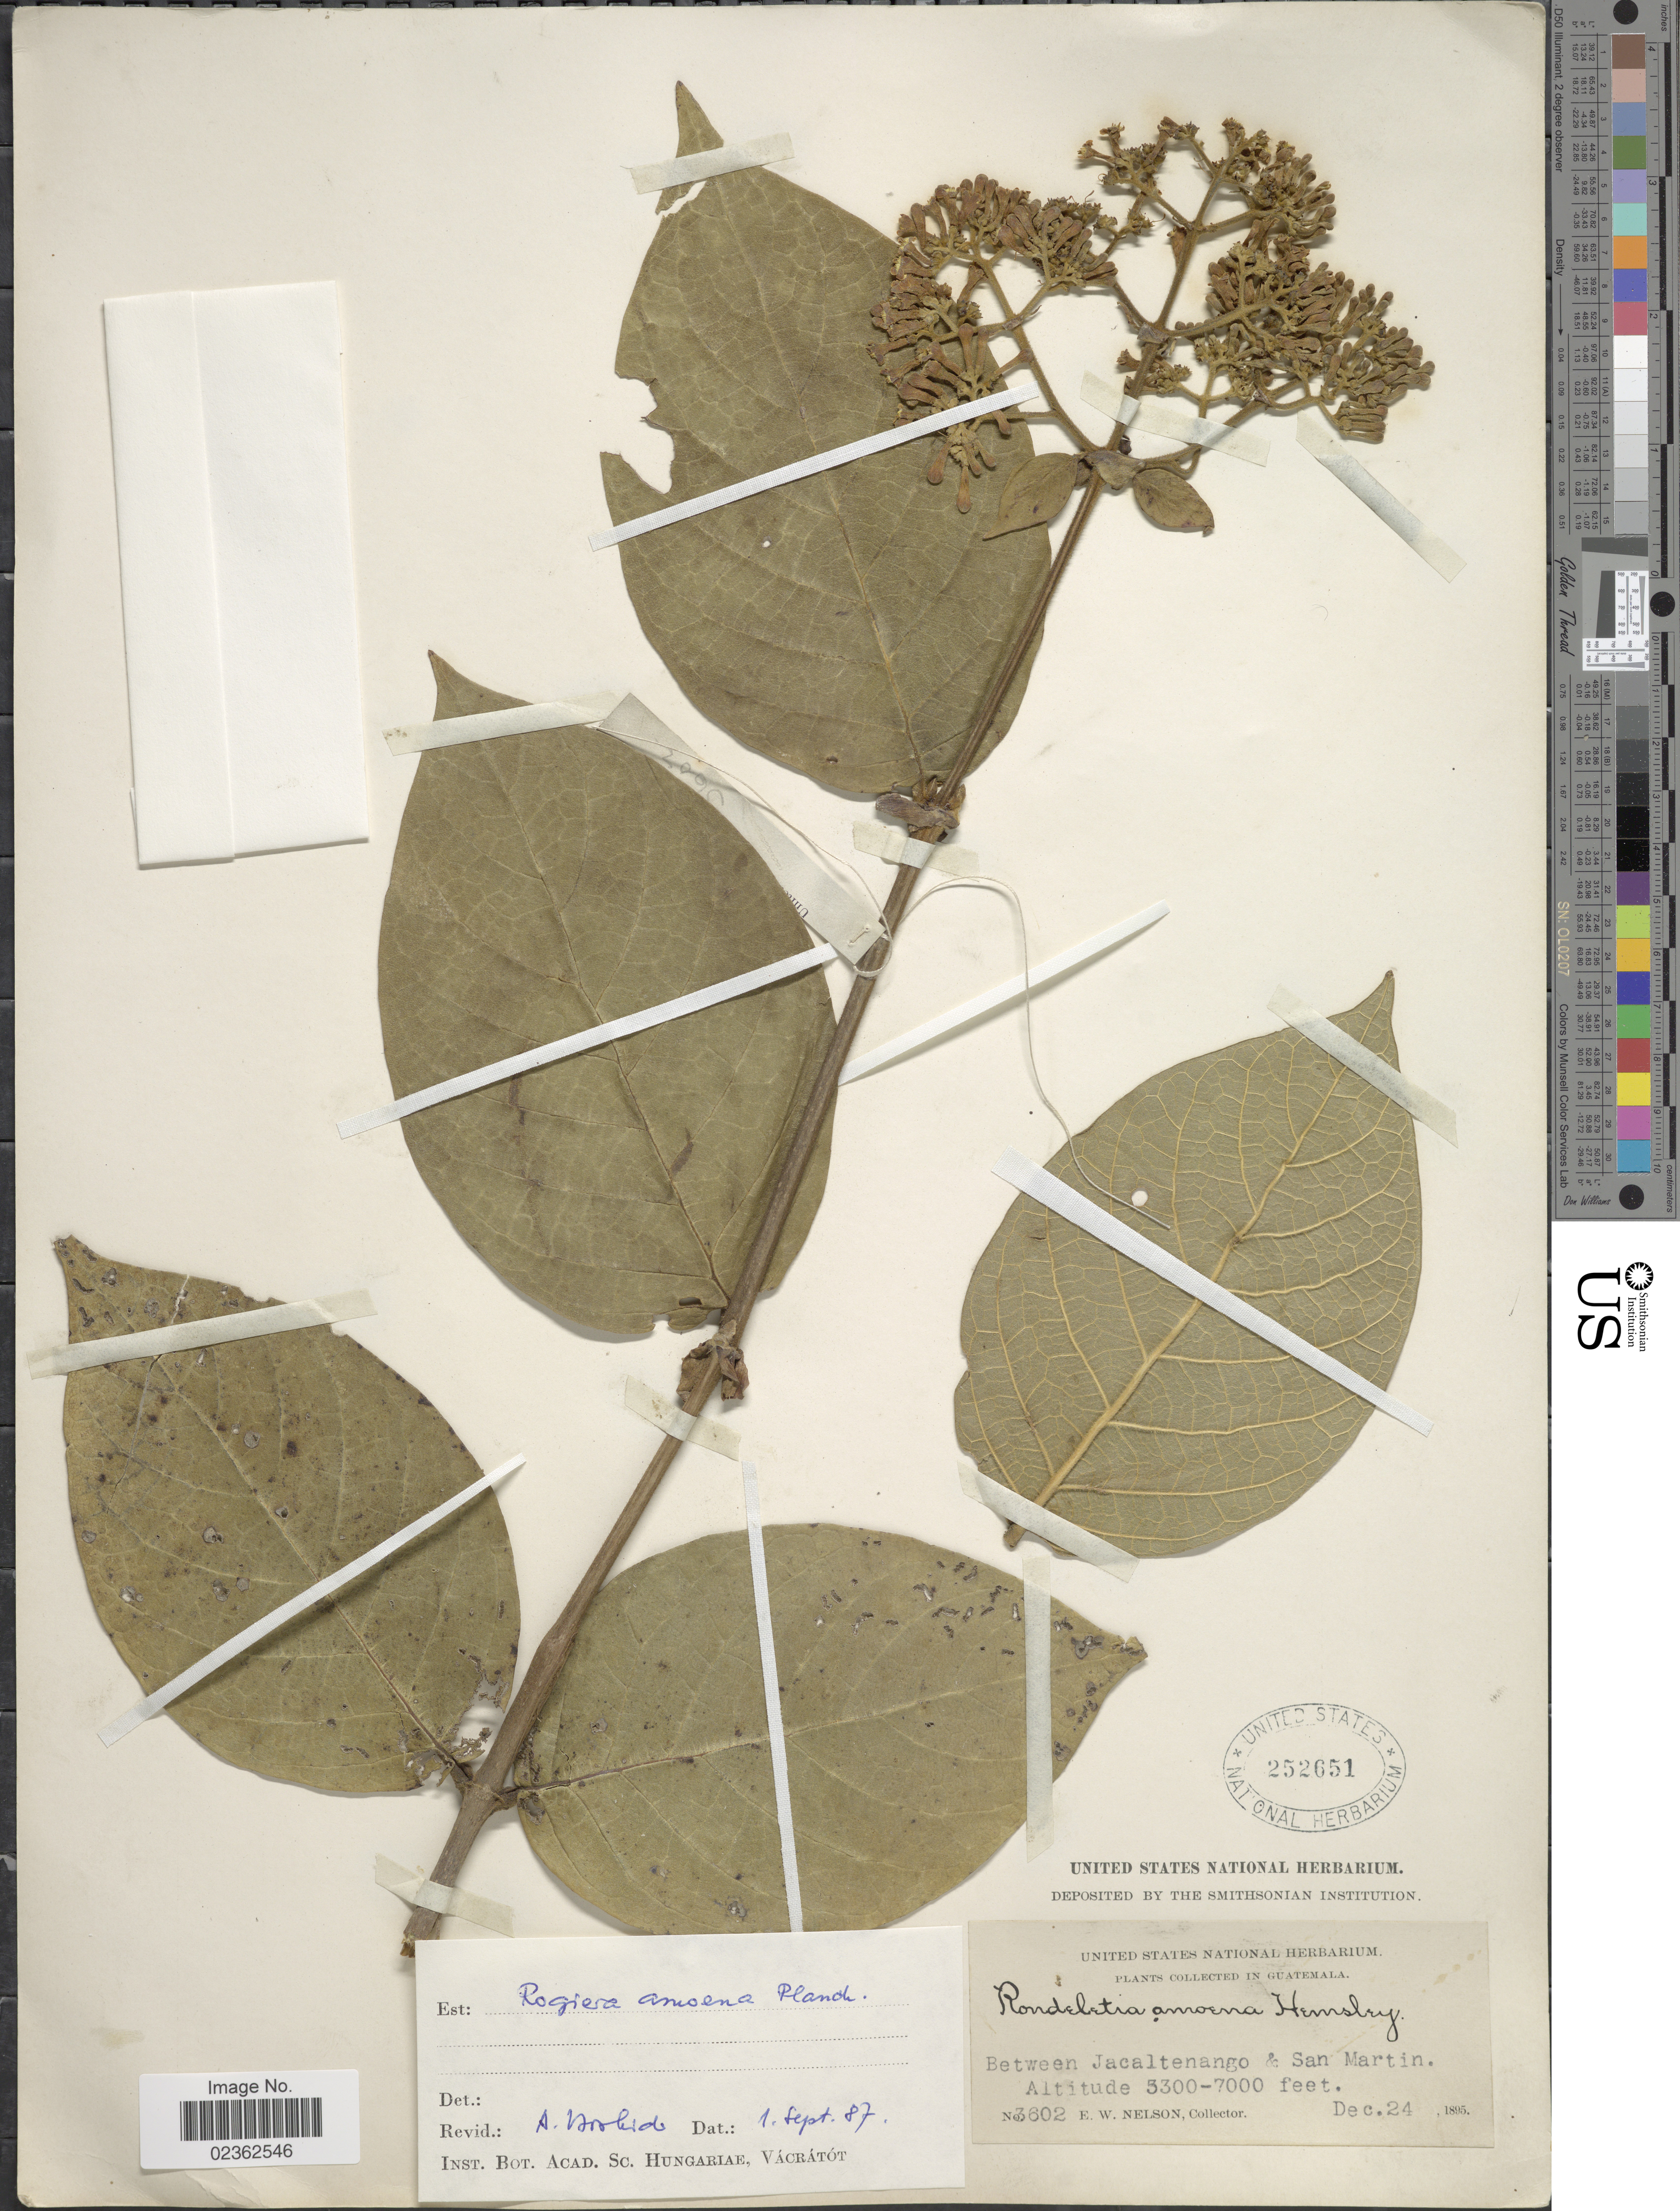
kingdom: Plantae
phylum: Tracheophyta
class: Magnoliopsida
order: Gentianales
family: Rubiaceae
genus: Rogiera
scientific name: Rogiera amoena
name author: Planch.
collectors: E. W. Nelson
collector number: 3602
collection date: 1895-12-24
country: Guatemala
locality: Between Jacaltenango & San Martin.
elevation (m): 1006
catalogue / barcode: US 252651